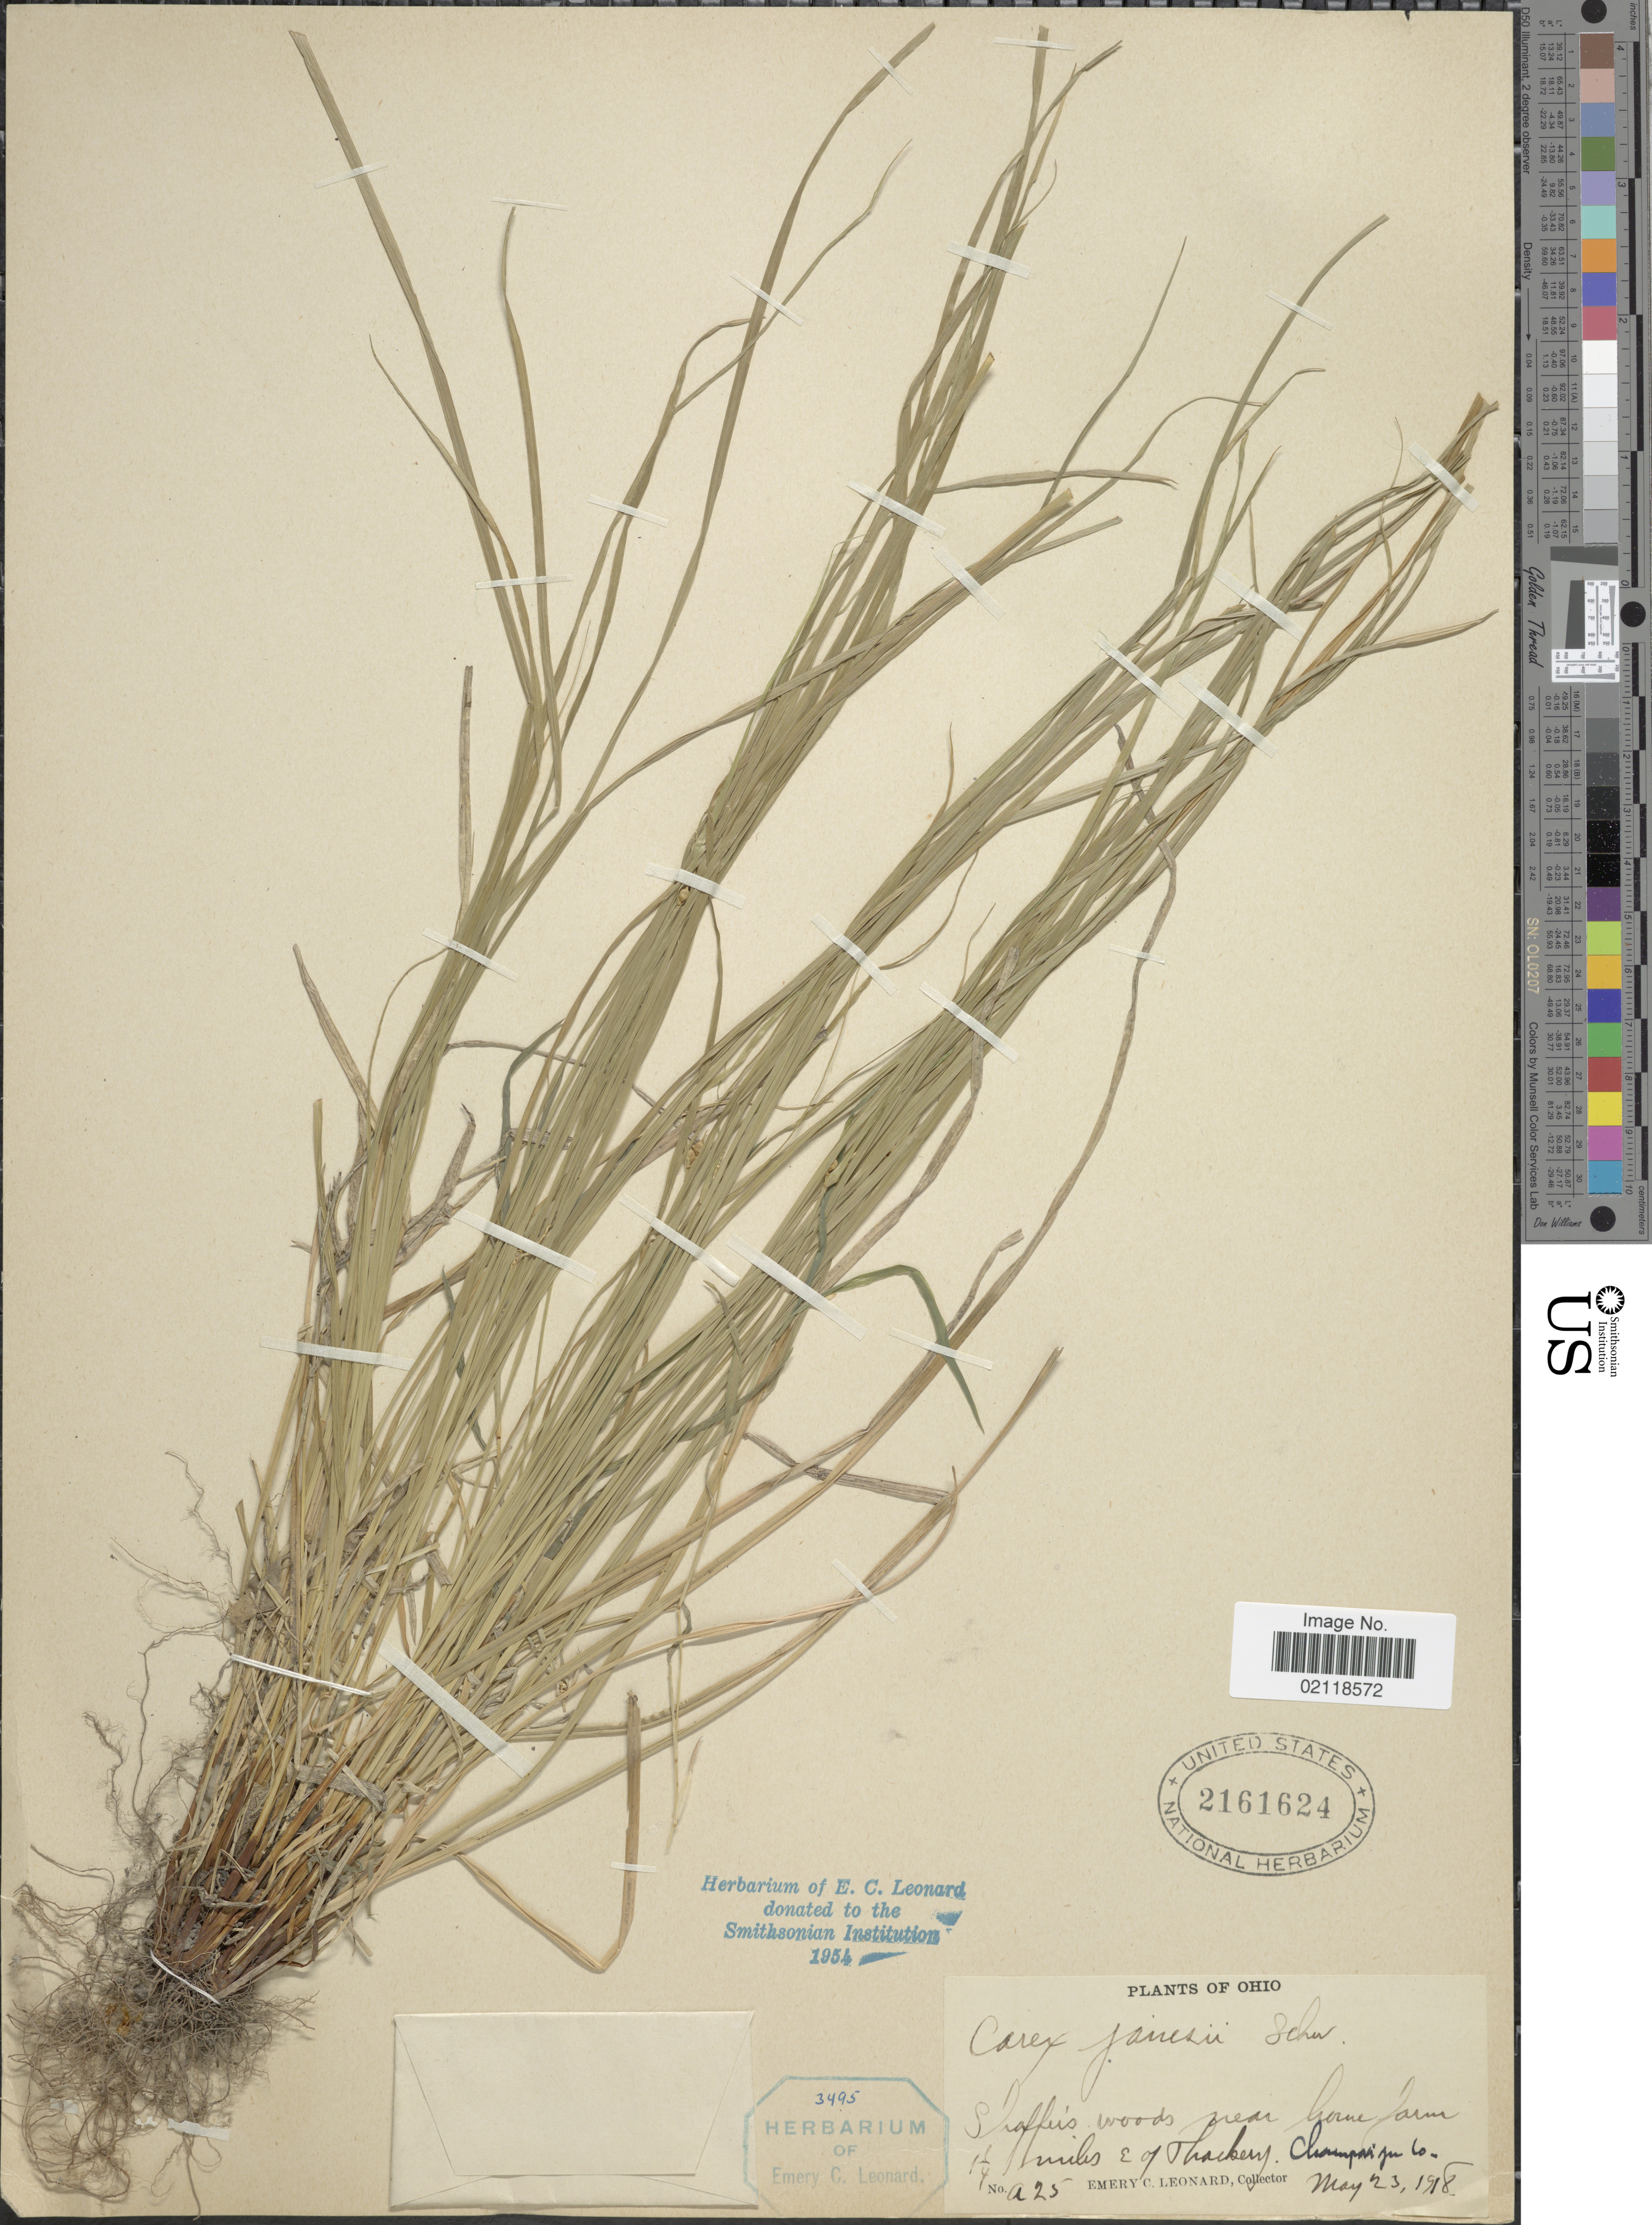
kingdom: Plantae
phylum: Tracheophyta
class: Liliopsida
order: Poales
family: Cyperaceae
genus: Carex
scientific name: Carex jamesii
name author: Schwein.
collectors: E. C. Leonard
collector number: A25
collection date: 1918-05-23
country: United States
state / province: Ohio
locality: Shaffer's woods near home farm 1 1/4 miles E of Thackery, Champaign Co.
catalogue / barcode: US 2161624